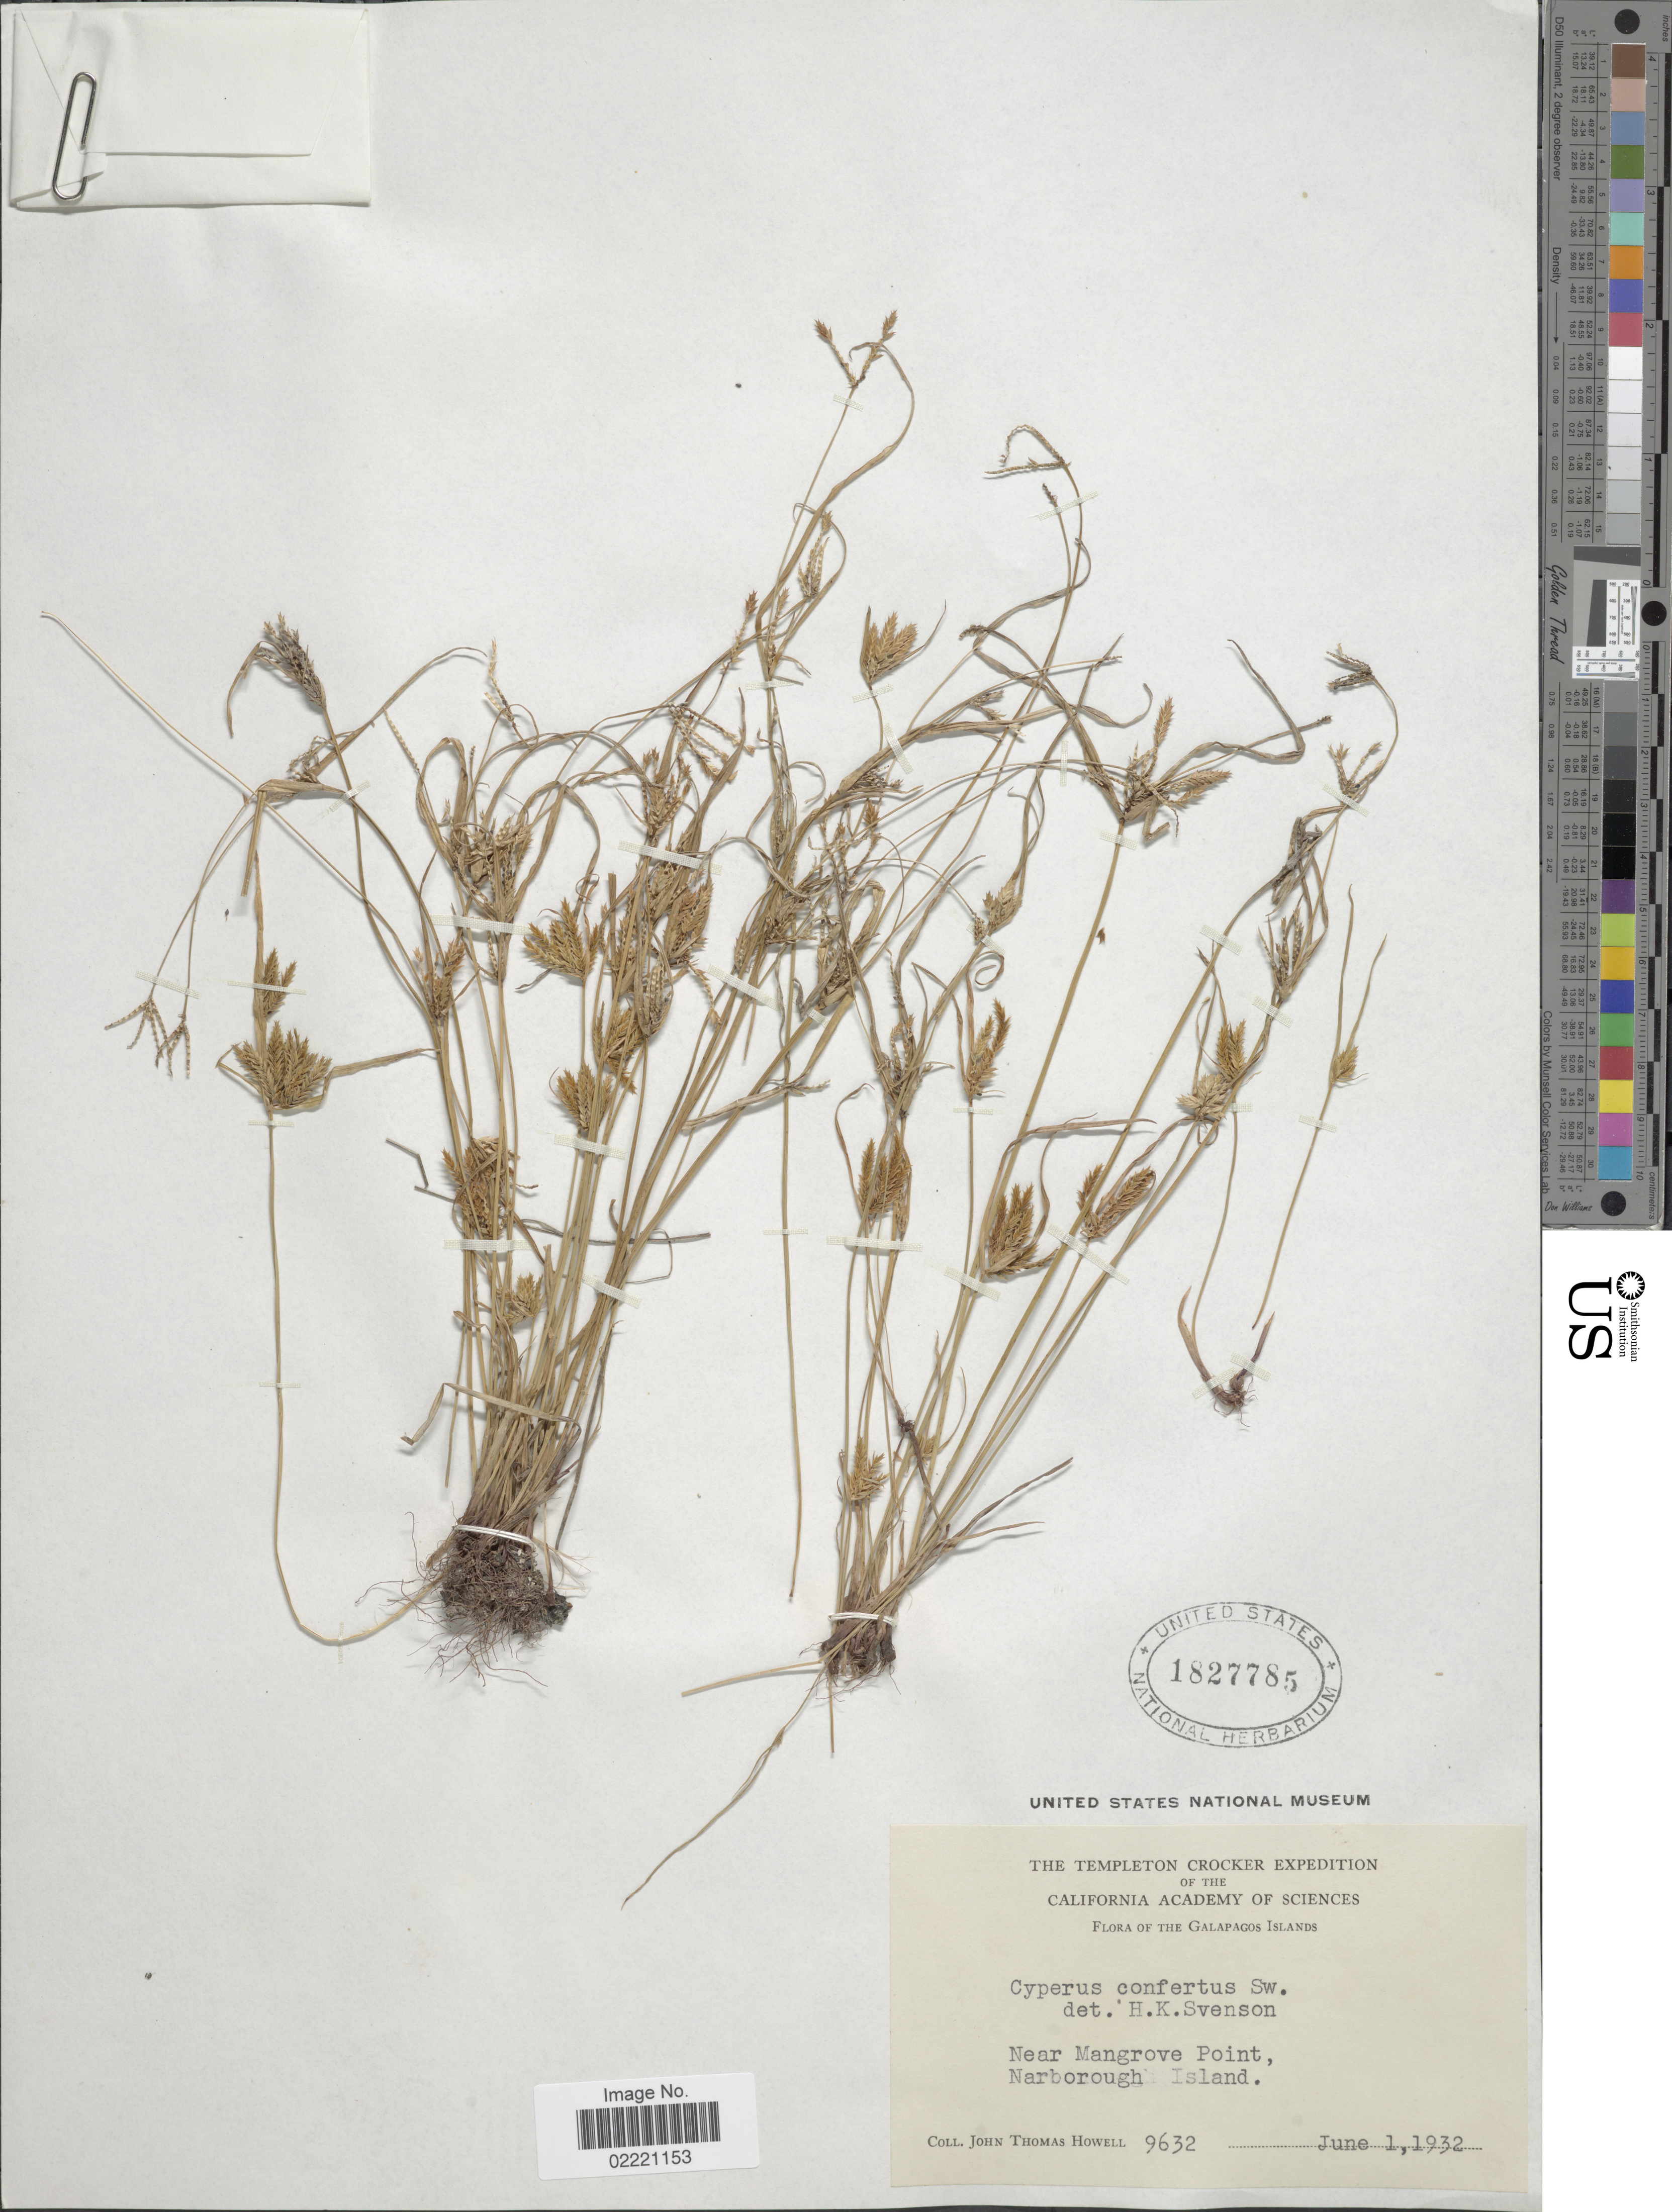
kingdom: Plantae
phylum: Tracheophyta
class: Liliopsida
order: Poales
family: Cyperaceae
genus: Cyperus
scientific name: Cyperus confertus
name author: Sw.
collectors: J. T. Howell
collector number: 9632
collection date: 1932-06-01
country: Ecuador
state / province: Colón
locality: Galapagos Island, near Mangrove Point, Narborough Island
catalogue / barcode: US 1827785